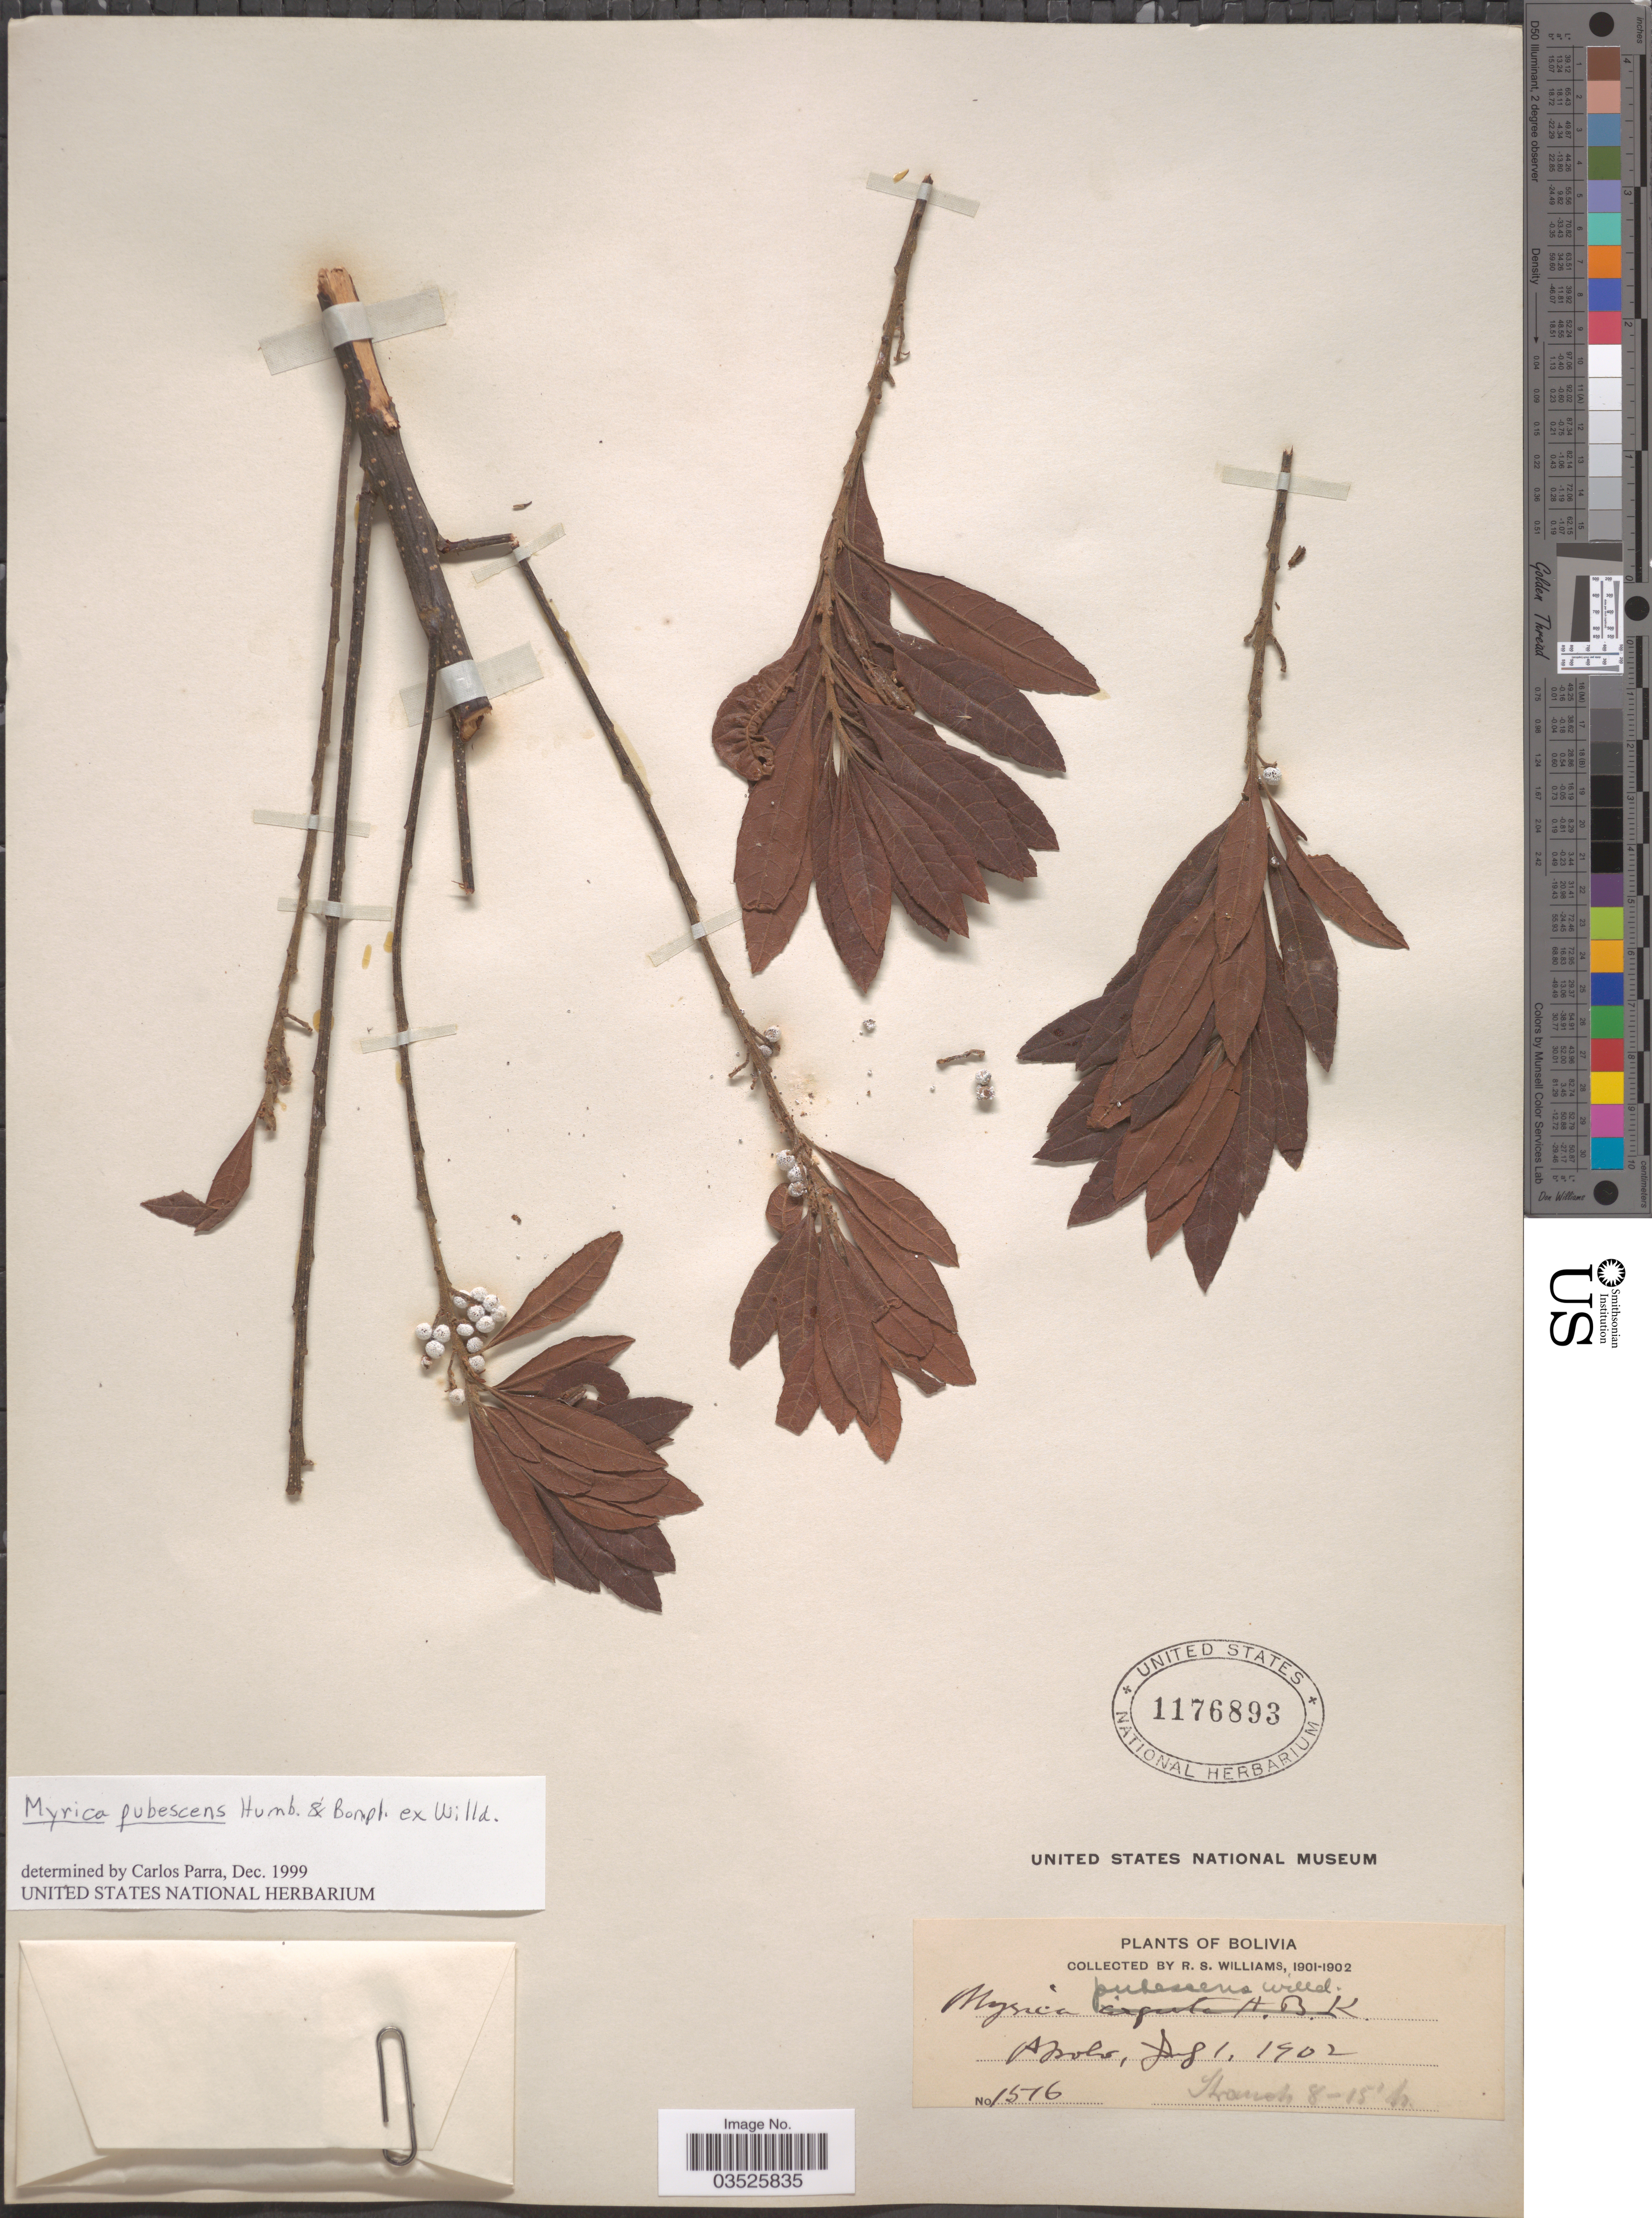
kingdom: Plantae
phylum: Tracheophyta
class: Magnoliopsida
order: Fagales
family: Myricaceae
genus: Morella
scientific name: Morella pubescens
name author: (Humb. & Bonpl. ex Willd.) Wilbur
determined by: Strong, M. T., (US), Smithsonian Institution - National Museum of Natural History (UNITED STATES)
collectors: R. S. Williams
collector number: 1516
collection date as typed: Jul. 1, 1902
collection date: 1902-07-01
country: Bolivia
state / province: La Paz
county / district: Franz Tamayo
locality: Apolo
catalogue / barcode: US 1176893